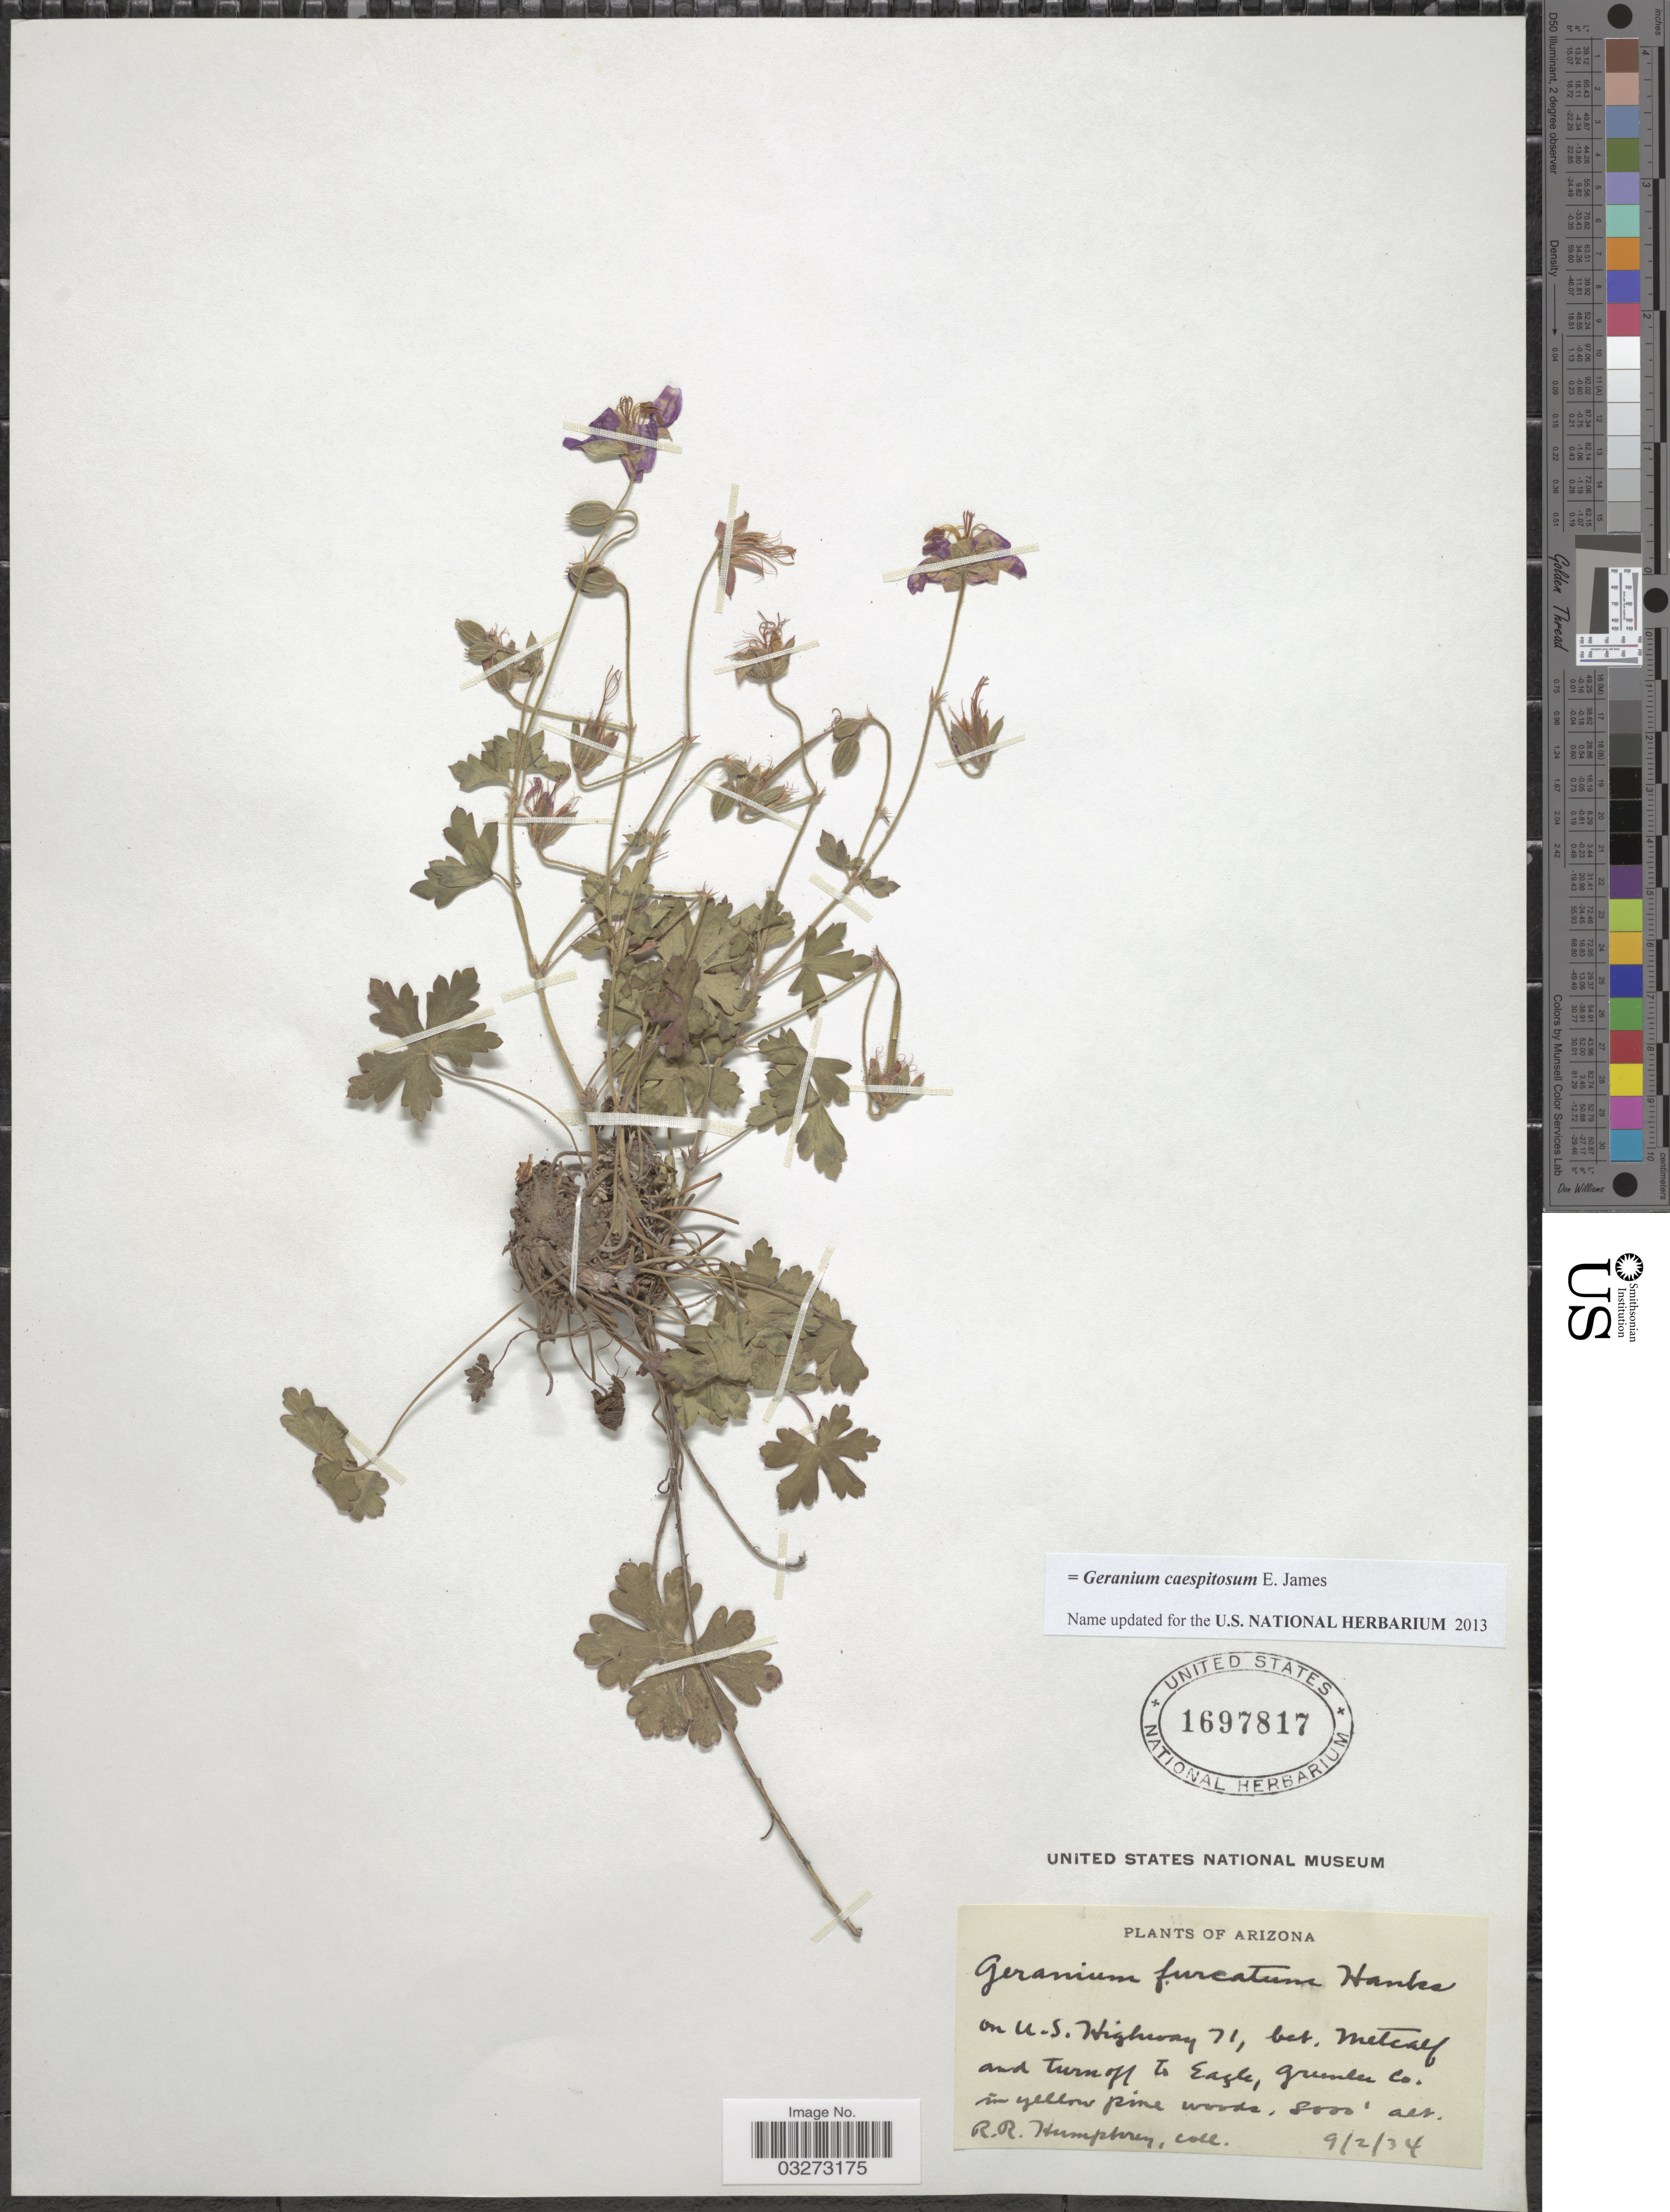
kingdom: Plantae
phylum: Tracheophyta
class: Magnoliopsida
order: Geraniales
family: Geraniaceae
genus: Geranium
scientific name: Geranium caespitosum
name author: E. James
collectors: R. Humphrey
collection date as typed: Transcribed d/m/y: 2/9/34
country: United States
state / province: Arizona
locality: On U.S. Highway 71, bet. Metcalf and Turnoff to Eagle, Greenler Co.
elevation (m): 2438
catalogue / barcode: US 1697817